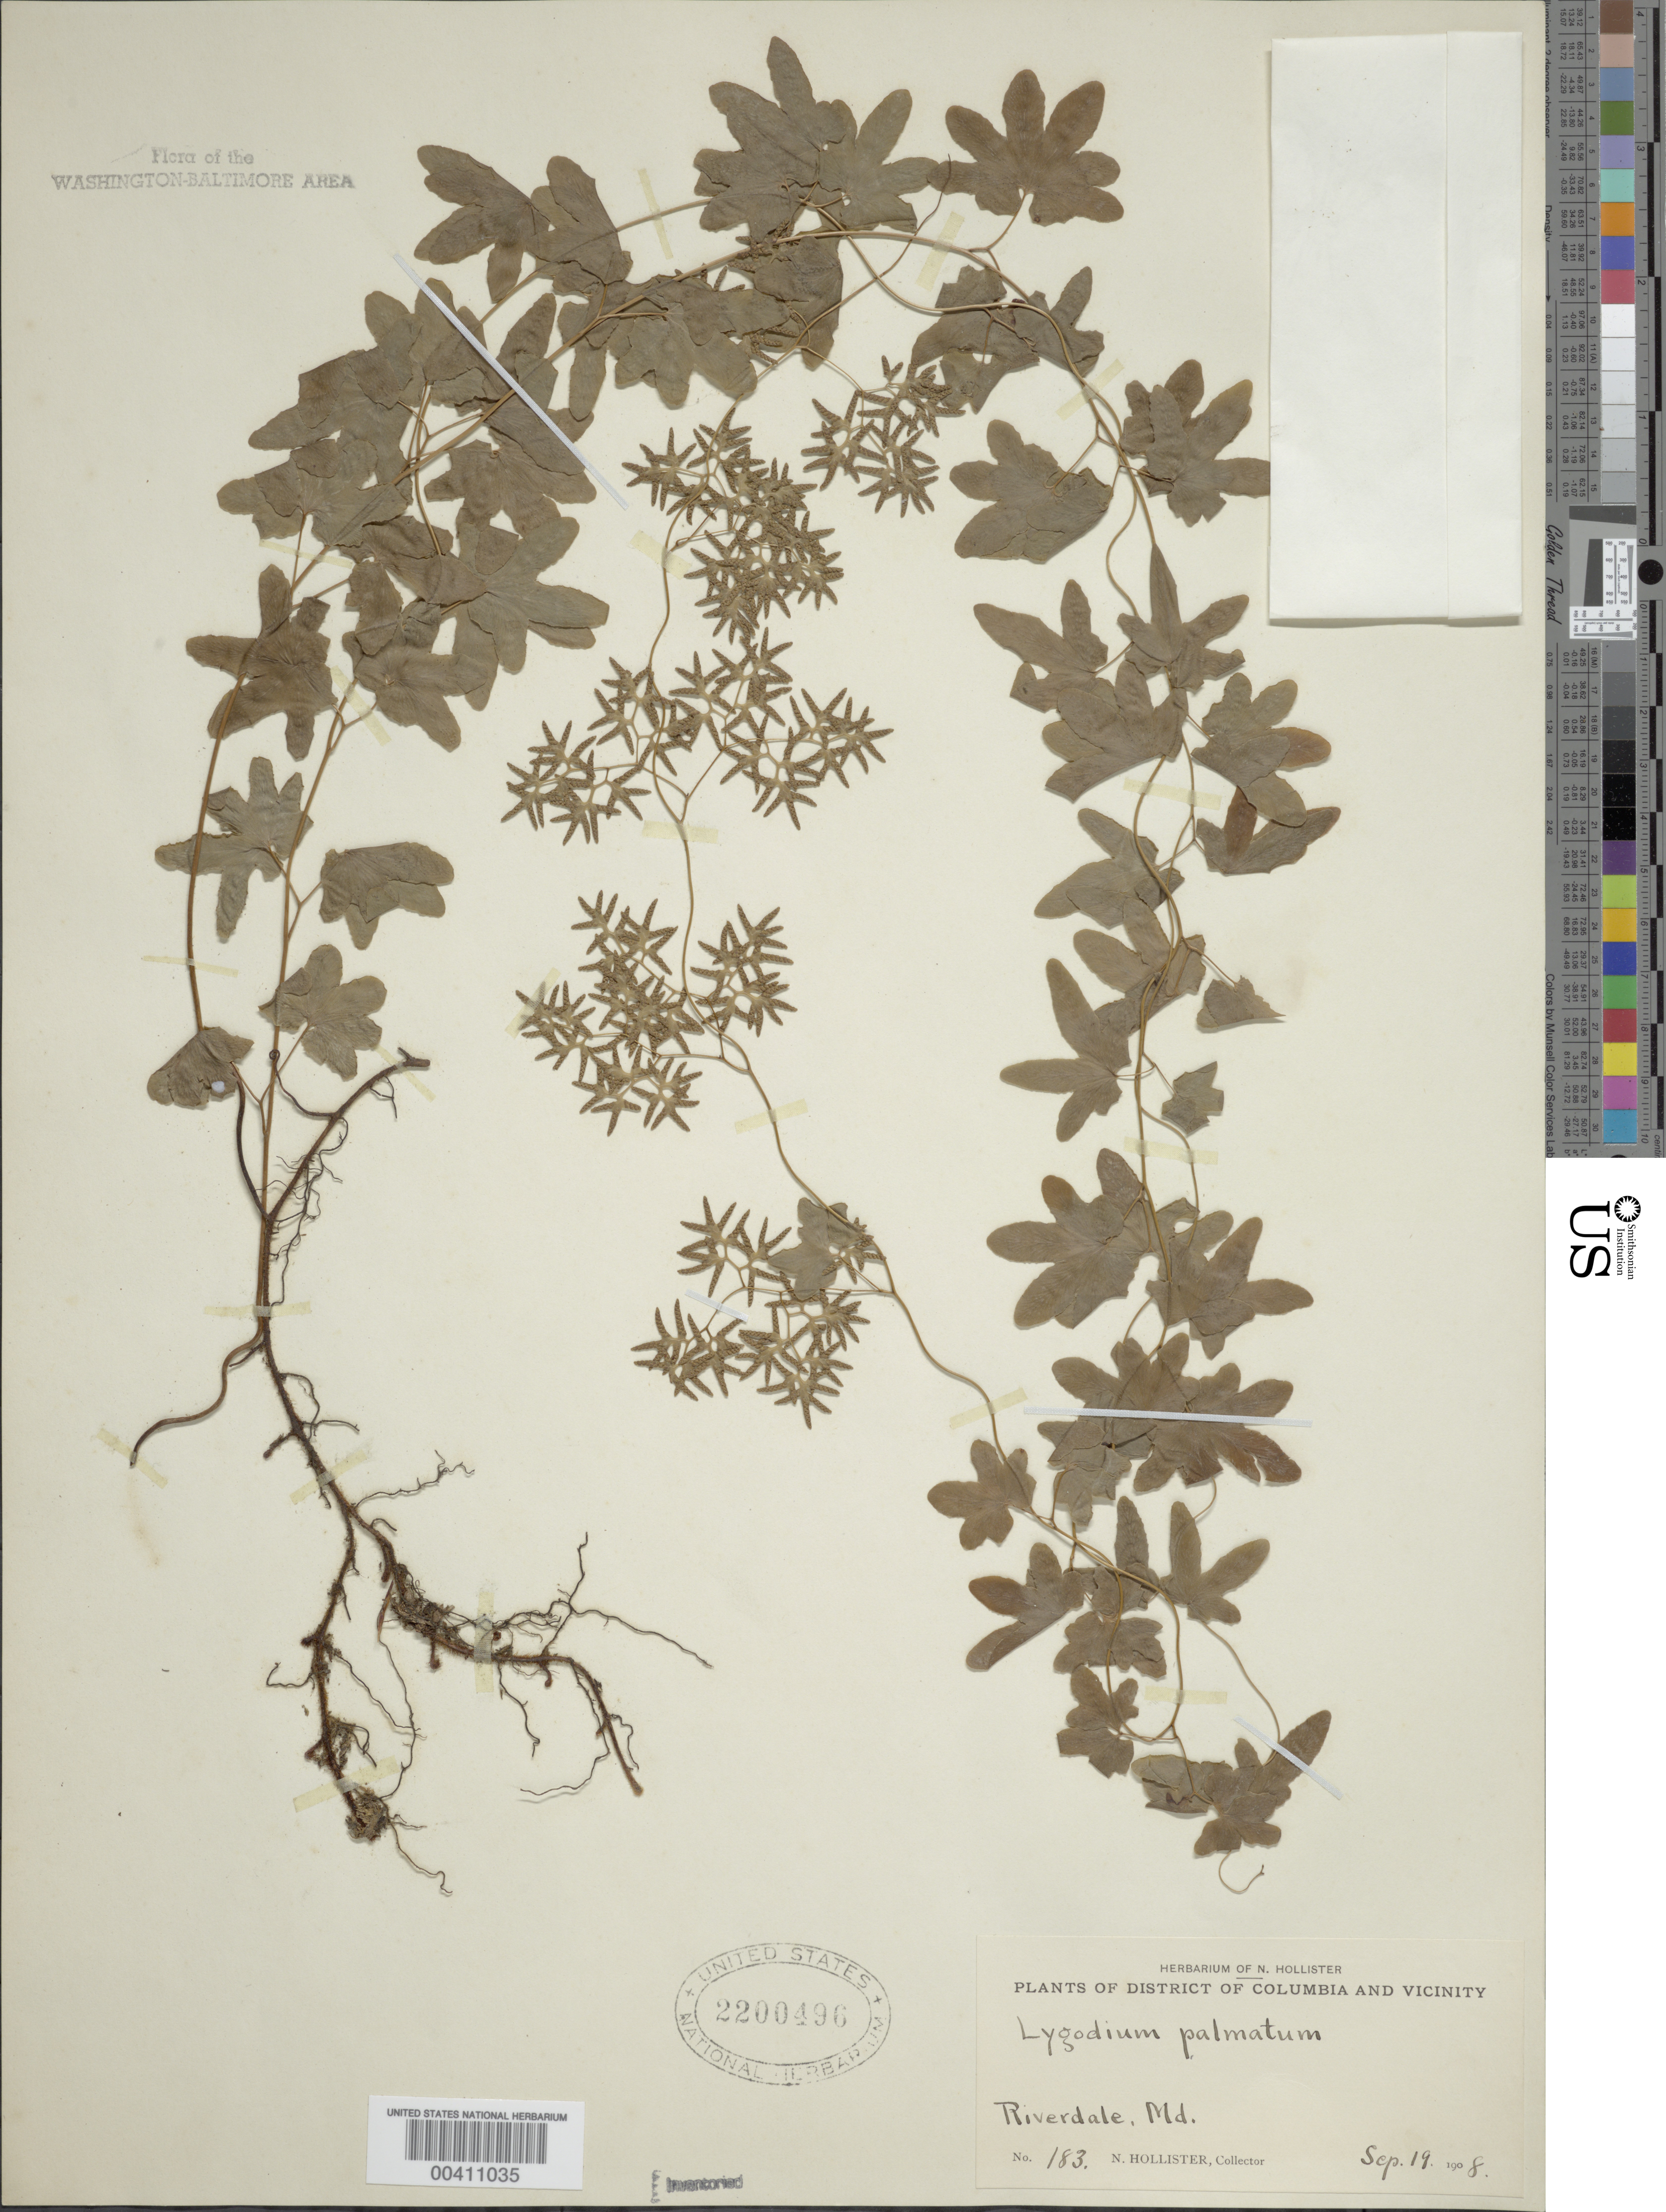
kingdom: Plantae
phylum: Tracheophyta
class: Polypodiopsida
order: Schizaeales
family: Lygodiaceae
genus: Lygodium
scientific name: Lygodium palmatum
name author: (Bernh.) Sw.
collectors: N. Hollister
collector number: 183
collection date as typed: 19 Sep 1908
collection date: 1908-09-19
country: United States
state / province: Maryland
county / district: Prince George's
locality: Riverdale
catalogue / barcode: US 2200496